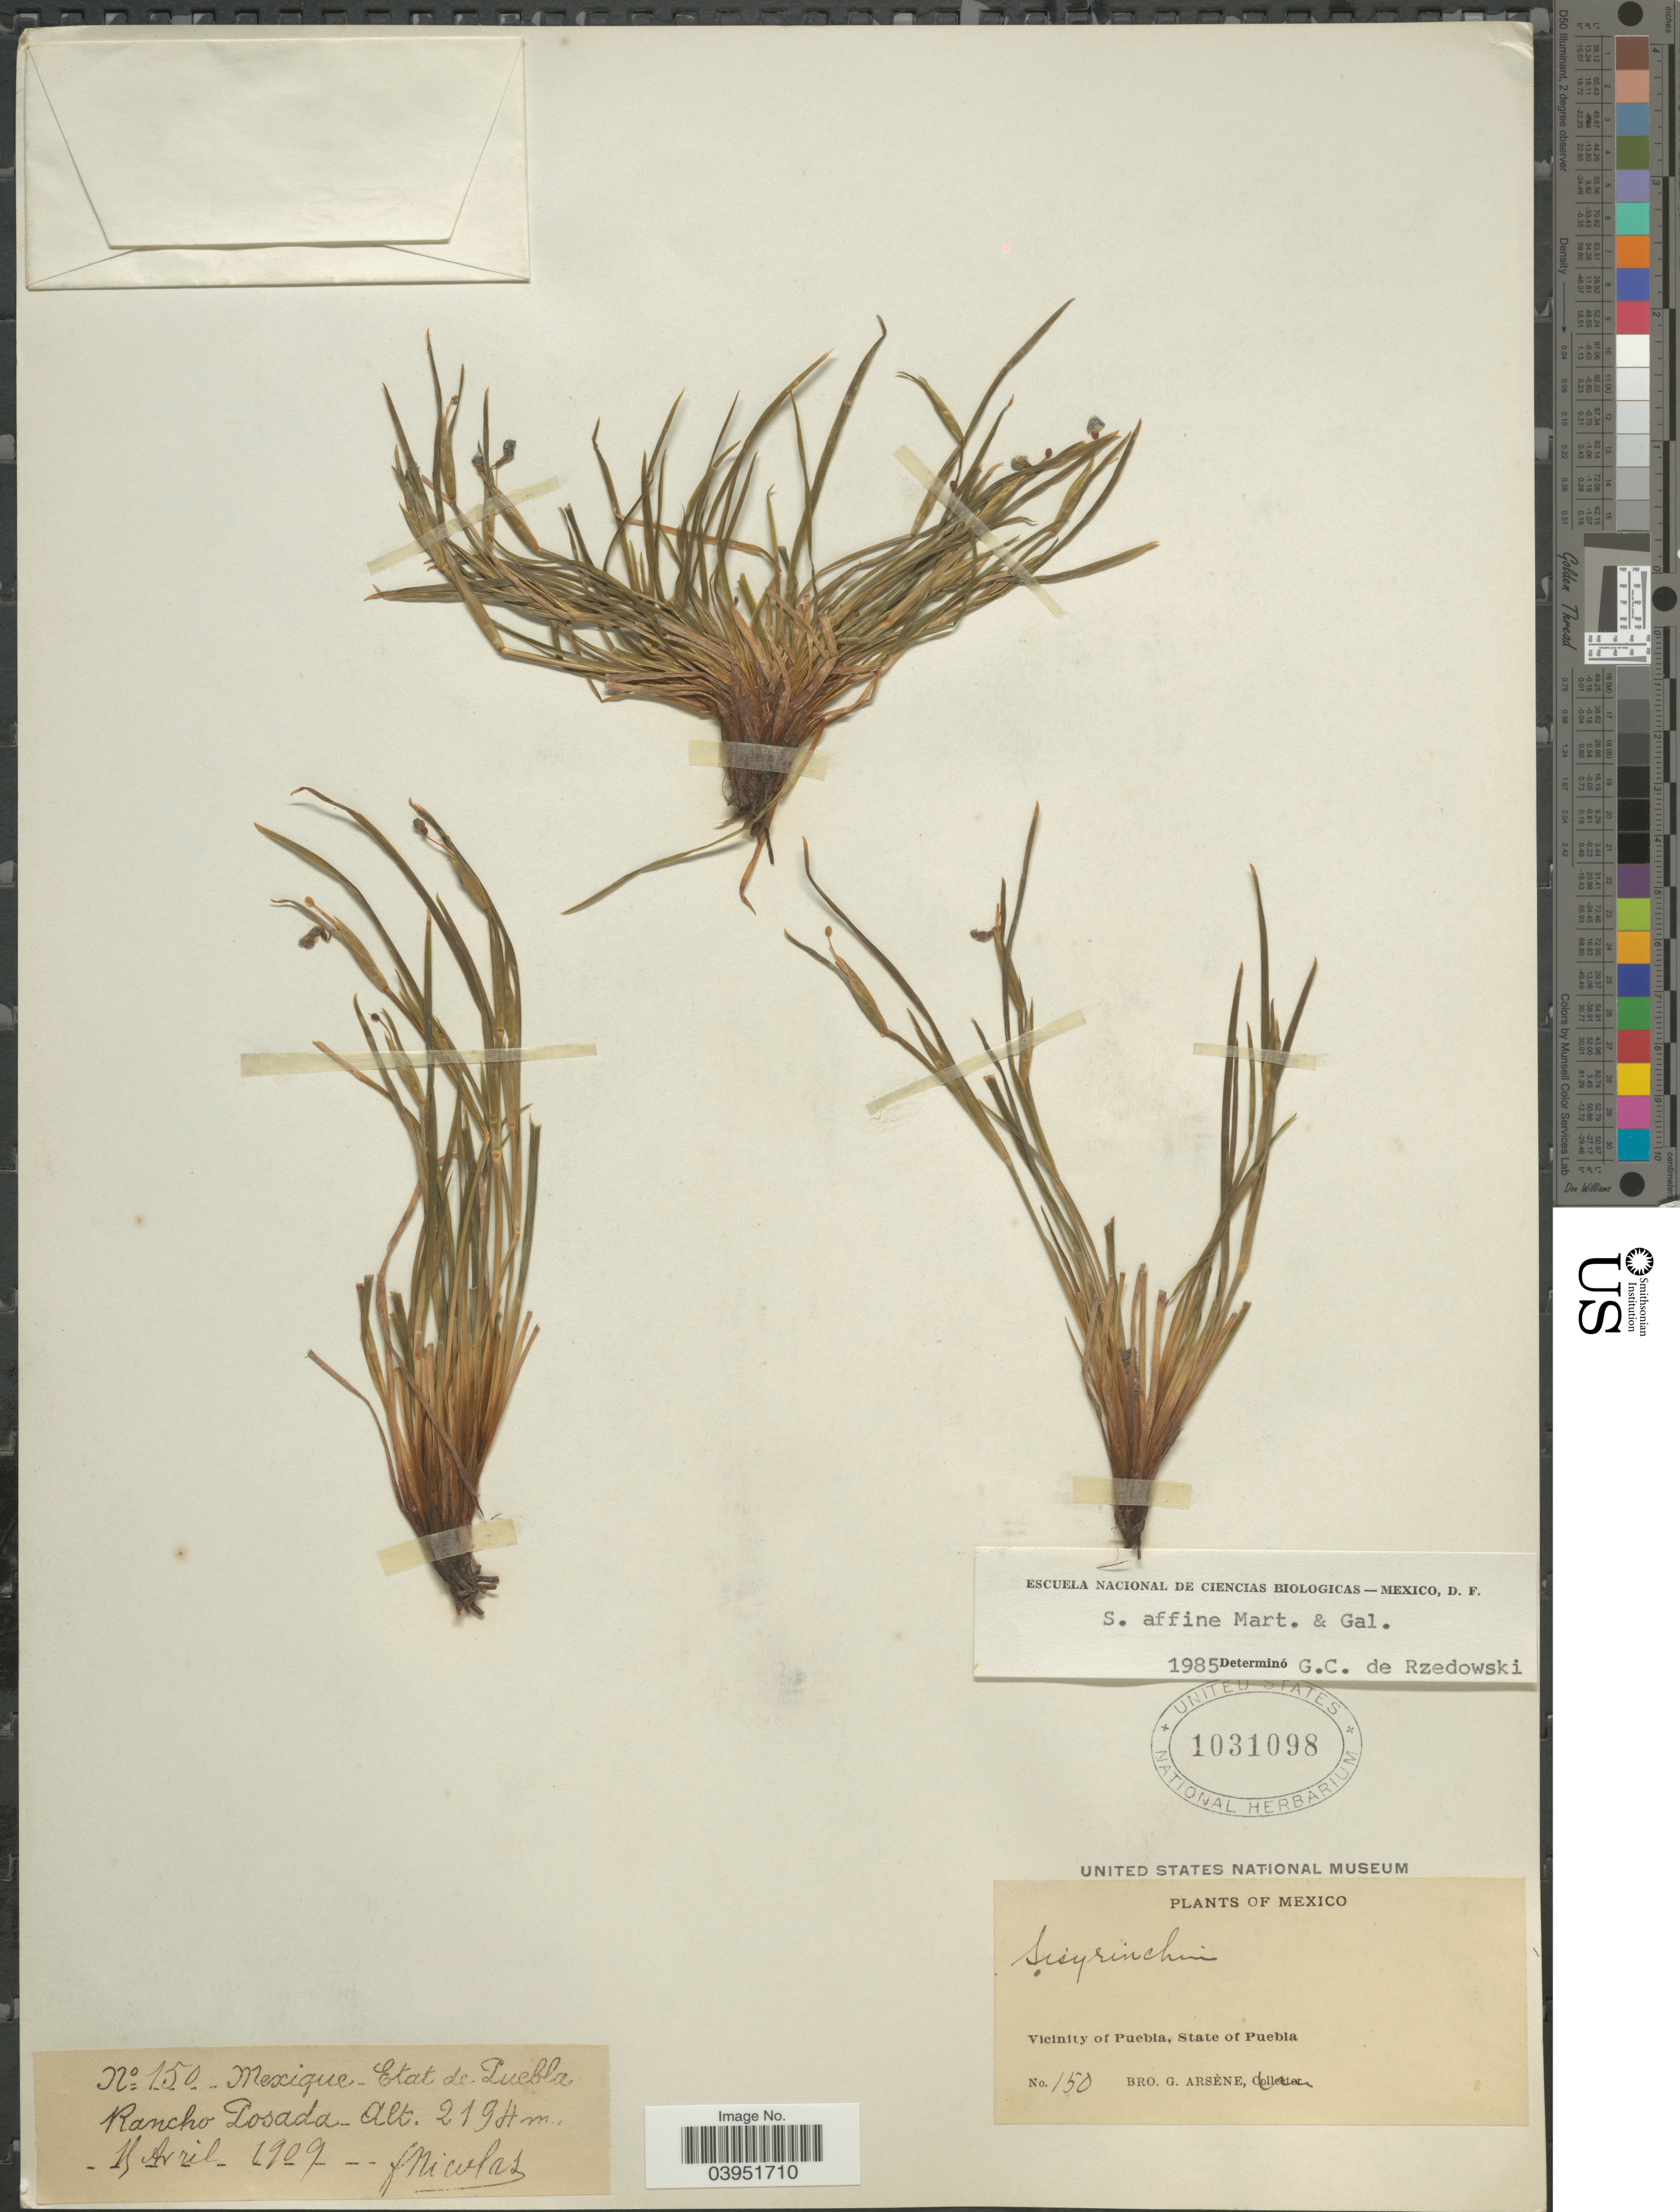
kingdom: Plantae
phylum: Tracheophyta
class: Liliopsida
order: Asparagales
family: Iridaceae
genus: Sisyrinchium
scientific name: Sisyrinchium affine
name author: M. Martens & Galeotti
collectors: F. Nicolas & Bro. G. Arsène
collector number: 150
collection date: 1909-04-15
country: Mexico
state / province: Puebla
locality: Rancho Posada.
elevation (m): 2194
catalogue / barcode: US 1031098